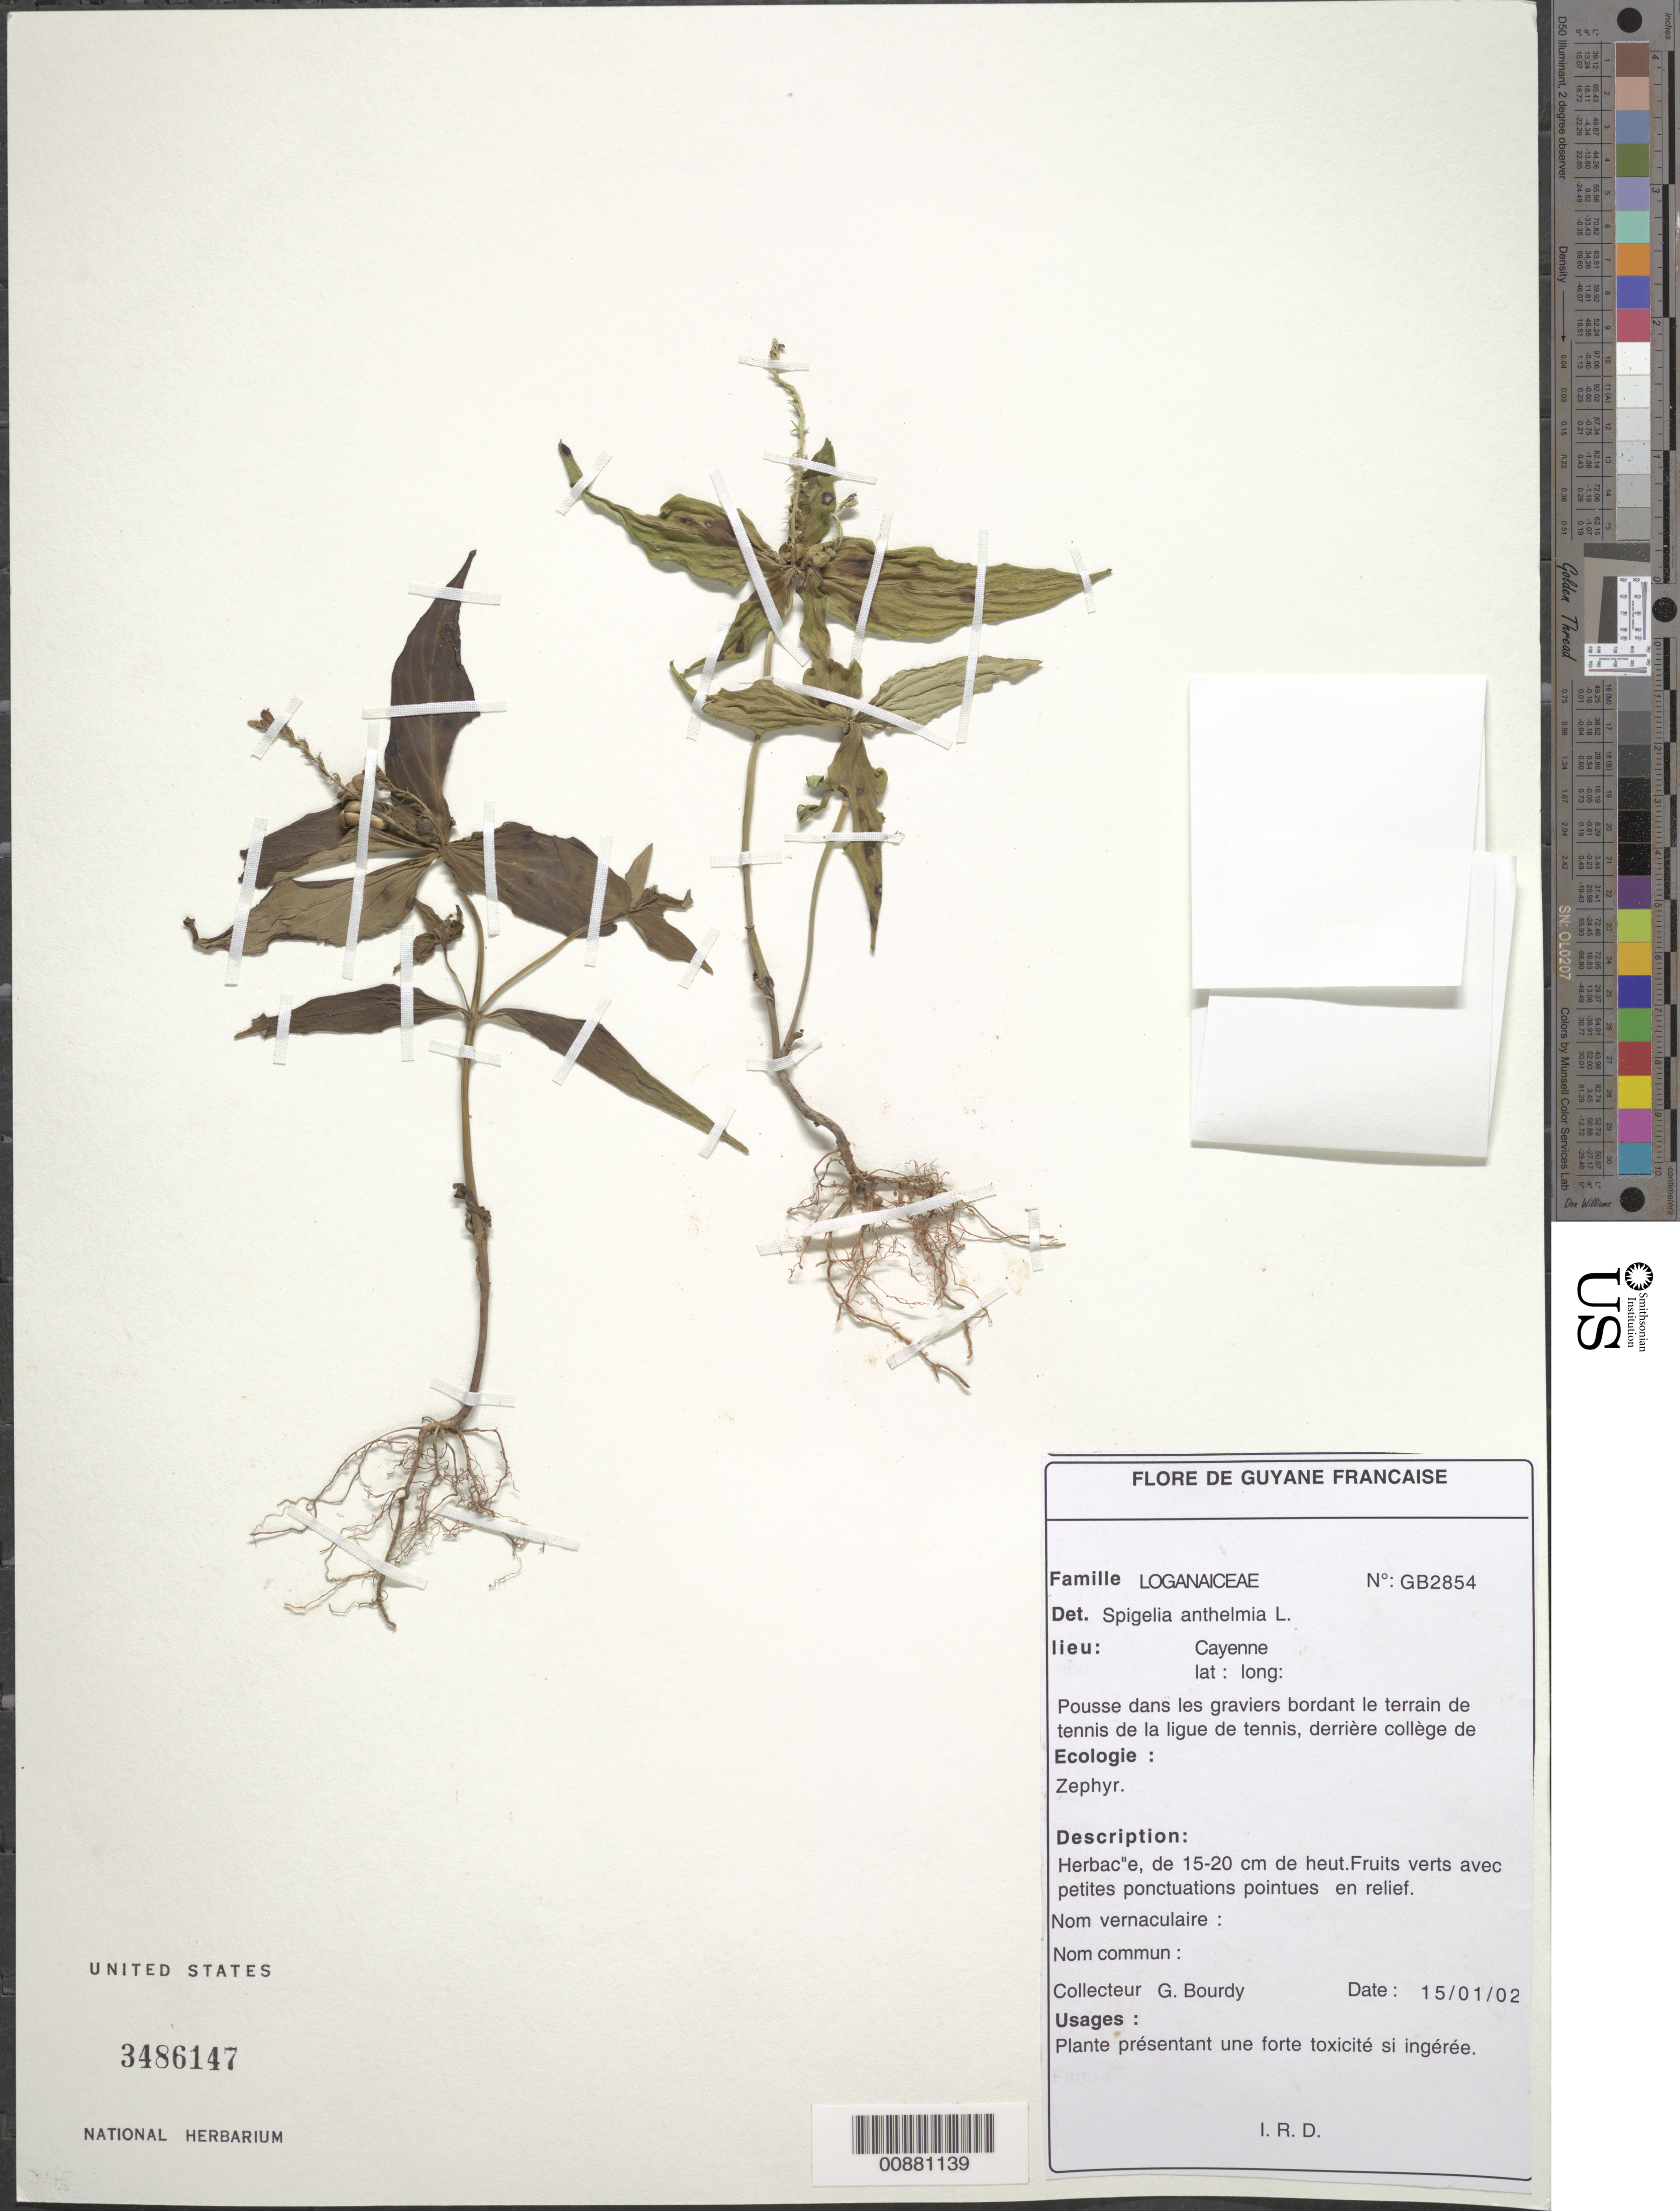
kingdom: Plantae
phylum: Tracheophyta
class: Magnoliopsida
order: Gentianales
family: Loganiaceae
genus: Spigelia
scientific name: Spigelia anthelmia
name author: L.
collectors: G. Bourdy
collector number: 2854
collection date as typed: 15-Jan-02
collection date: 2002-01-15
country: French Guiana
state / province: Cayenne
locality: Cayenne, Zephyr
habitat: Pousse dans les graviers bordant le terrain de tennis de la ligue de tennis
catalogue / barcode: US 3486147